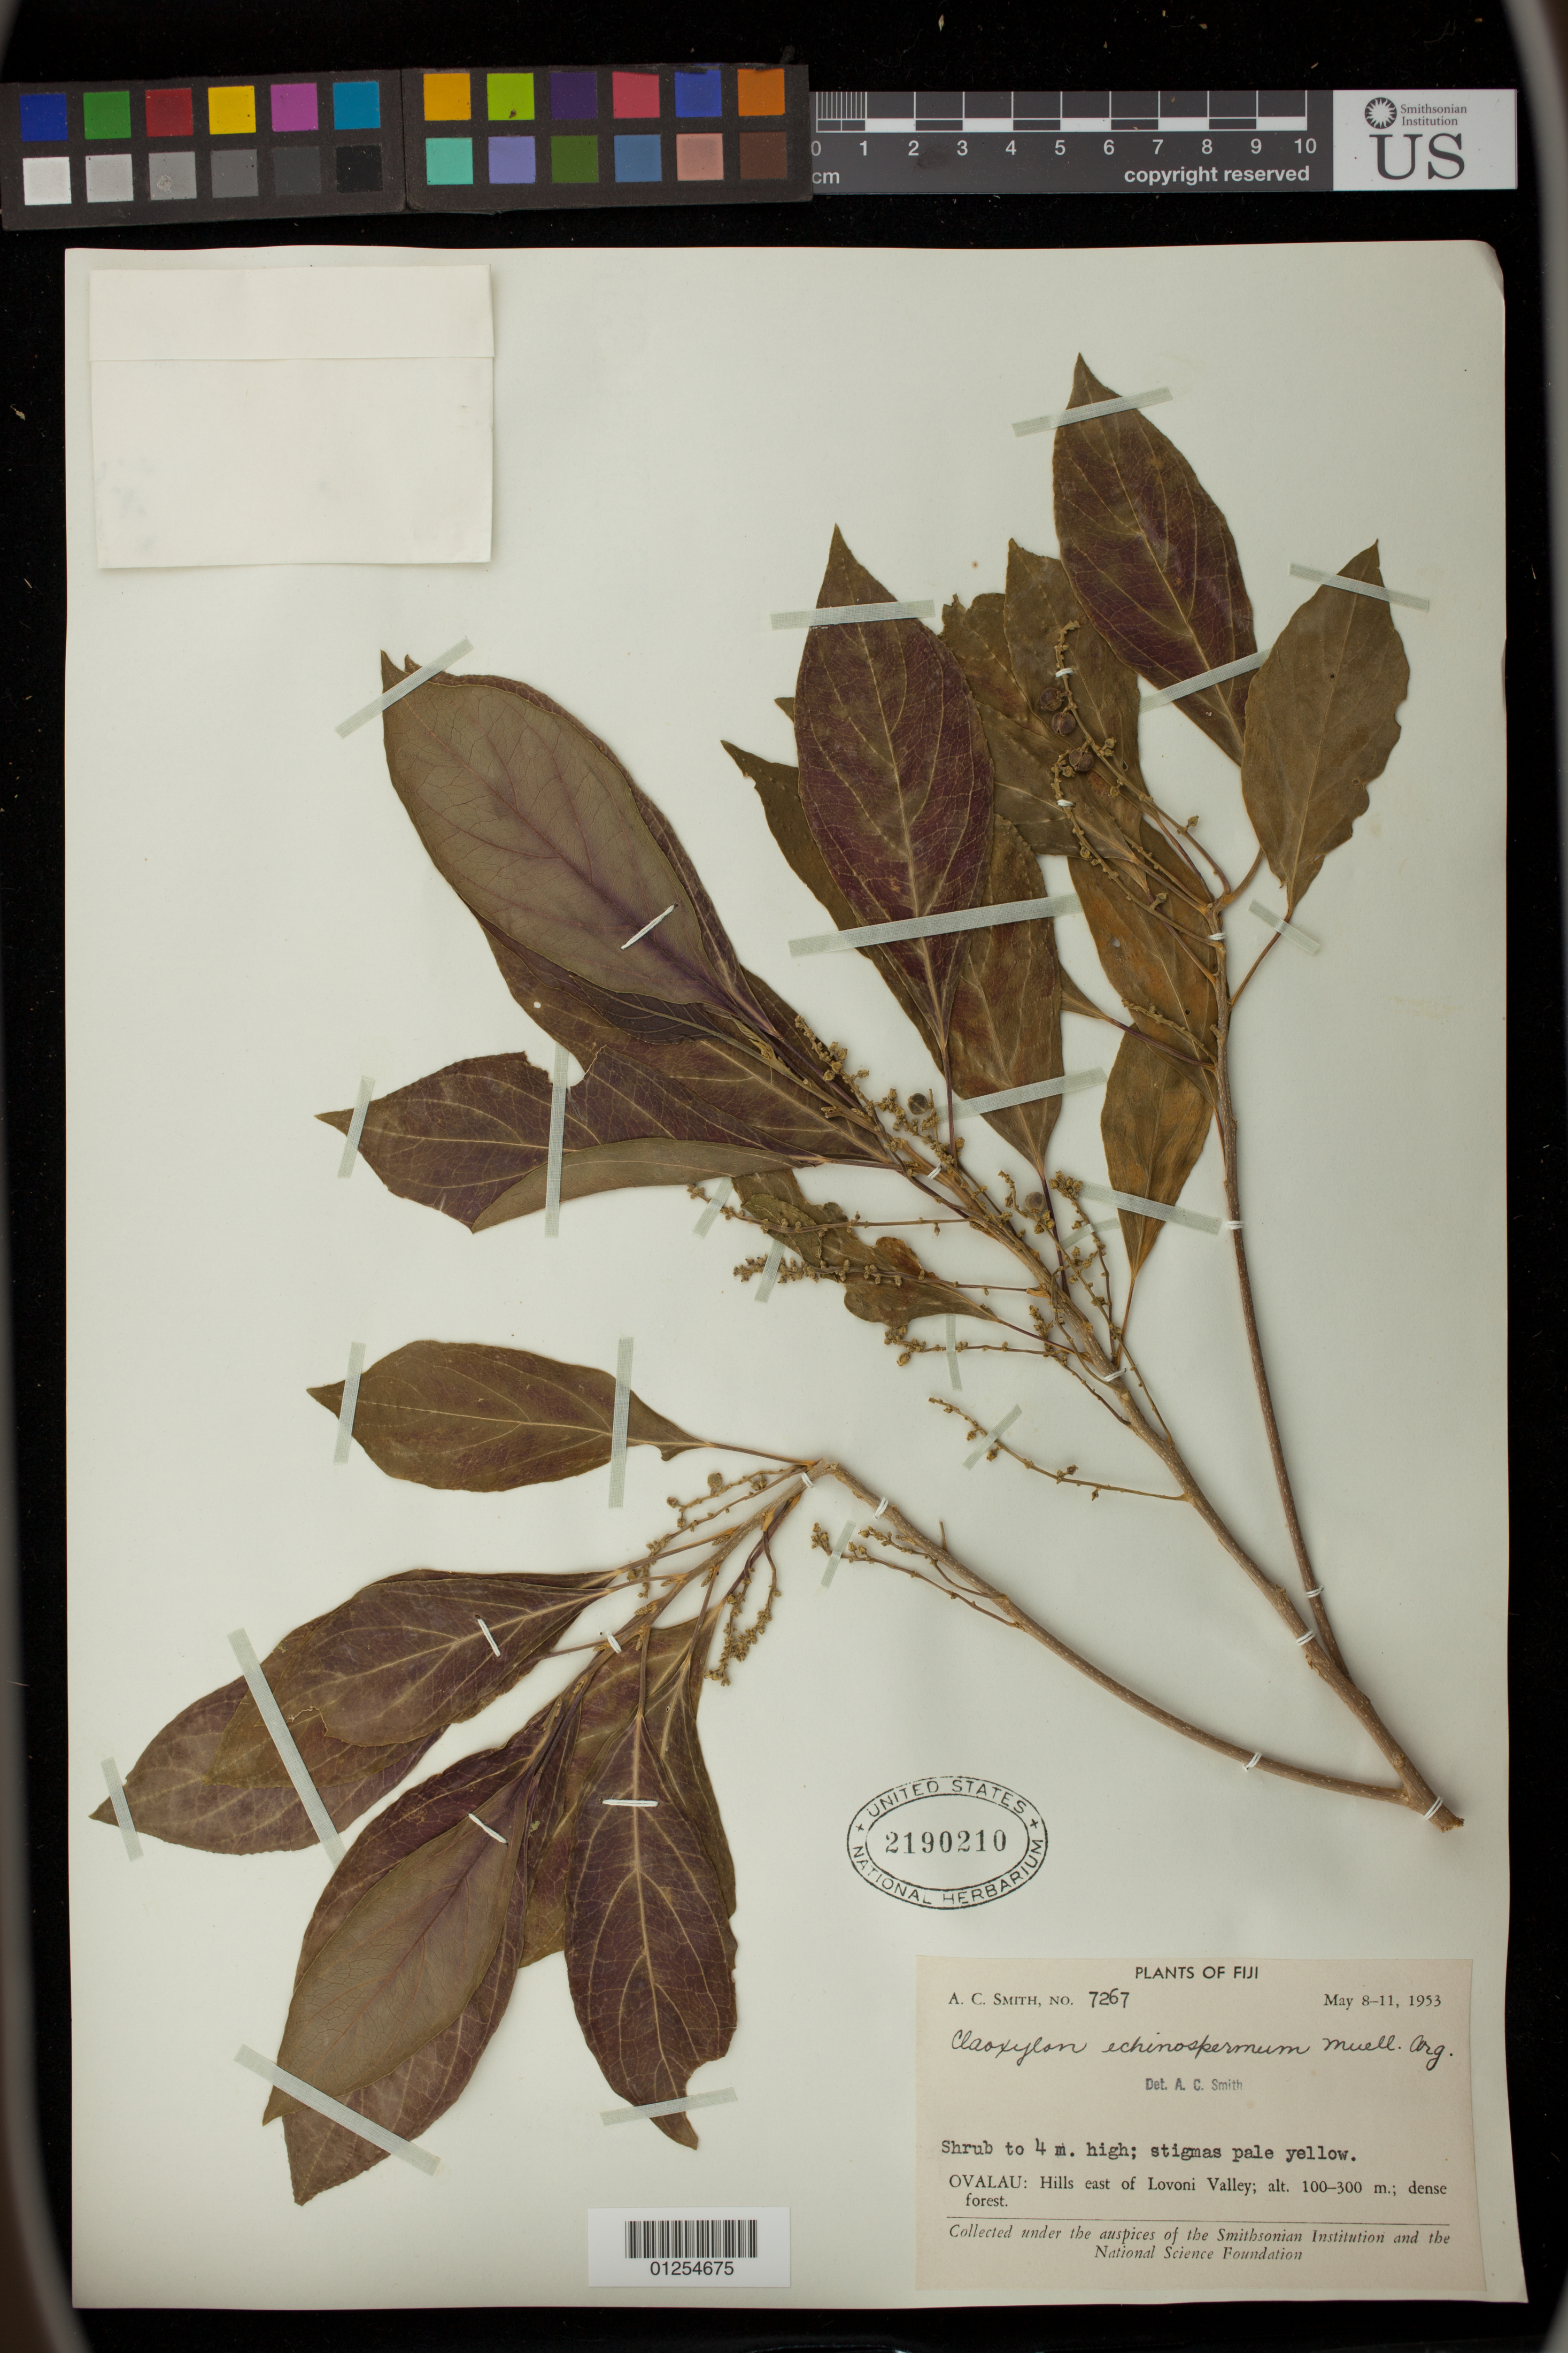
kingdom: Plantae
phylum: Tracheophyta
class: Magnoliopsida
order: Malpighiales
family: Euphorbiaceae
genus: Claoxylon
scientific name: Claoxylon echinospermum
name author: Müll. Arg.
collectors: A. C. Smith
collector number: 7267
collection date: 1953-05-08/1953-05-11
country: Fiji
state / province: Ovalau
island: Ovalau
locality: Hills east of Lovoni valley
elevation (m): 100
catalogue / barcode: US 2190210